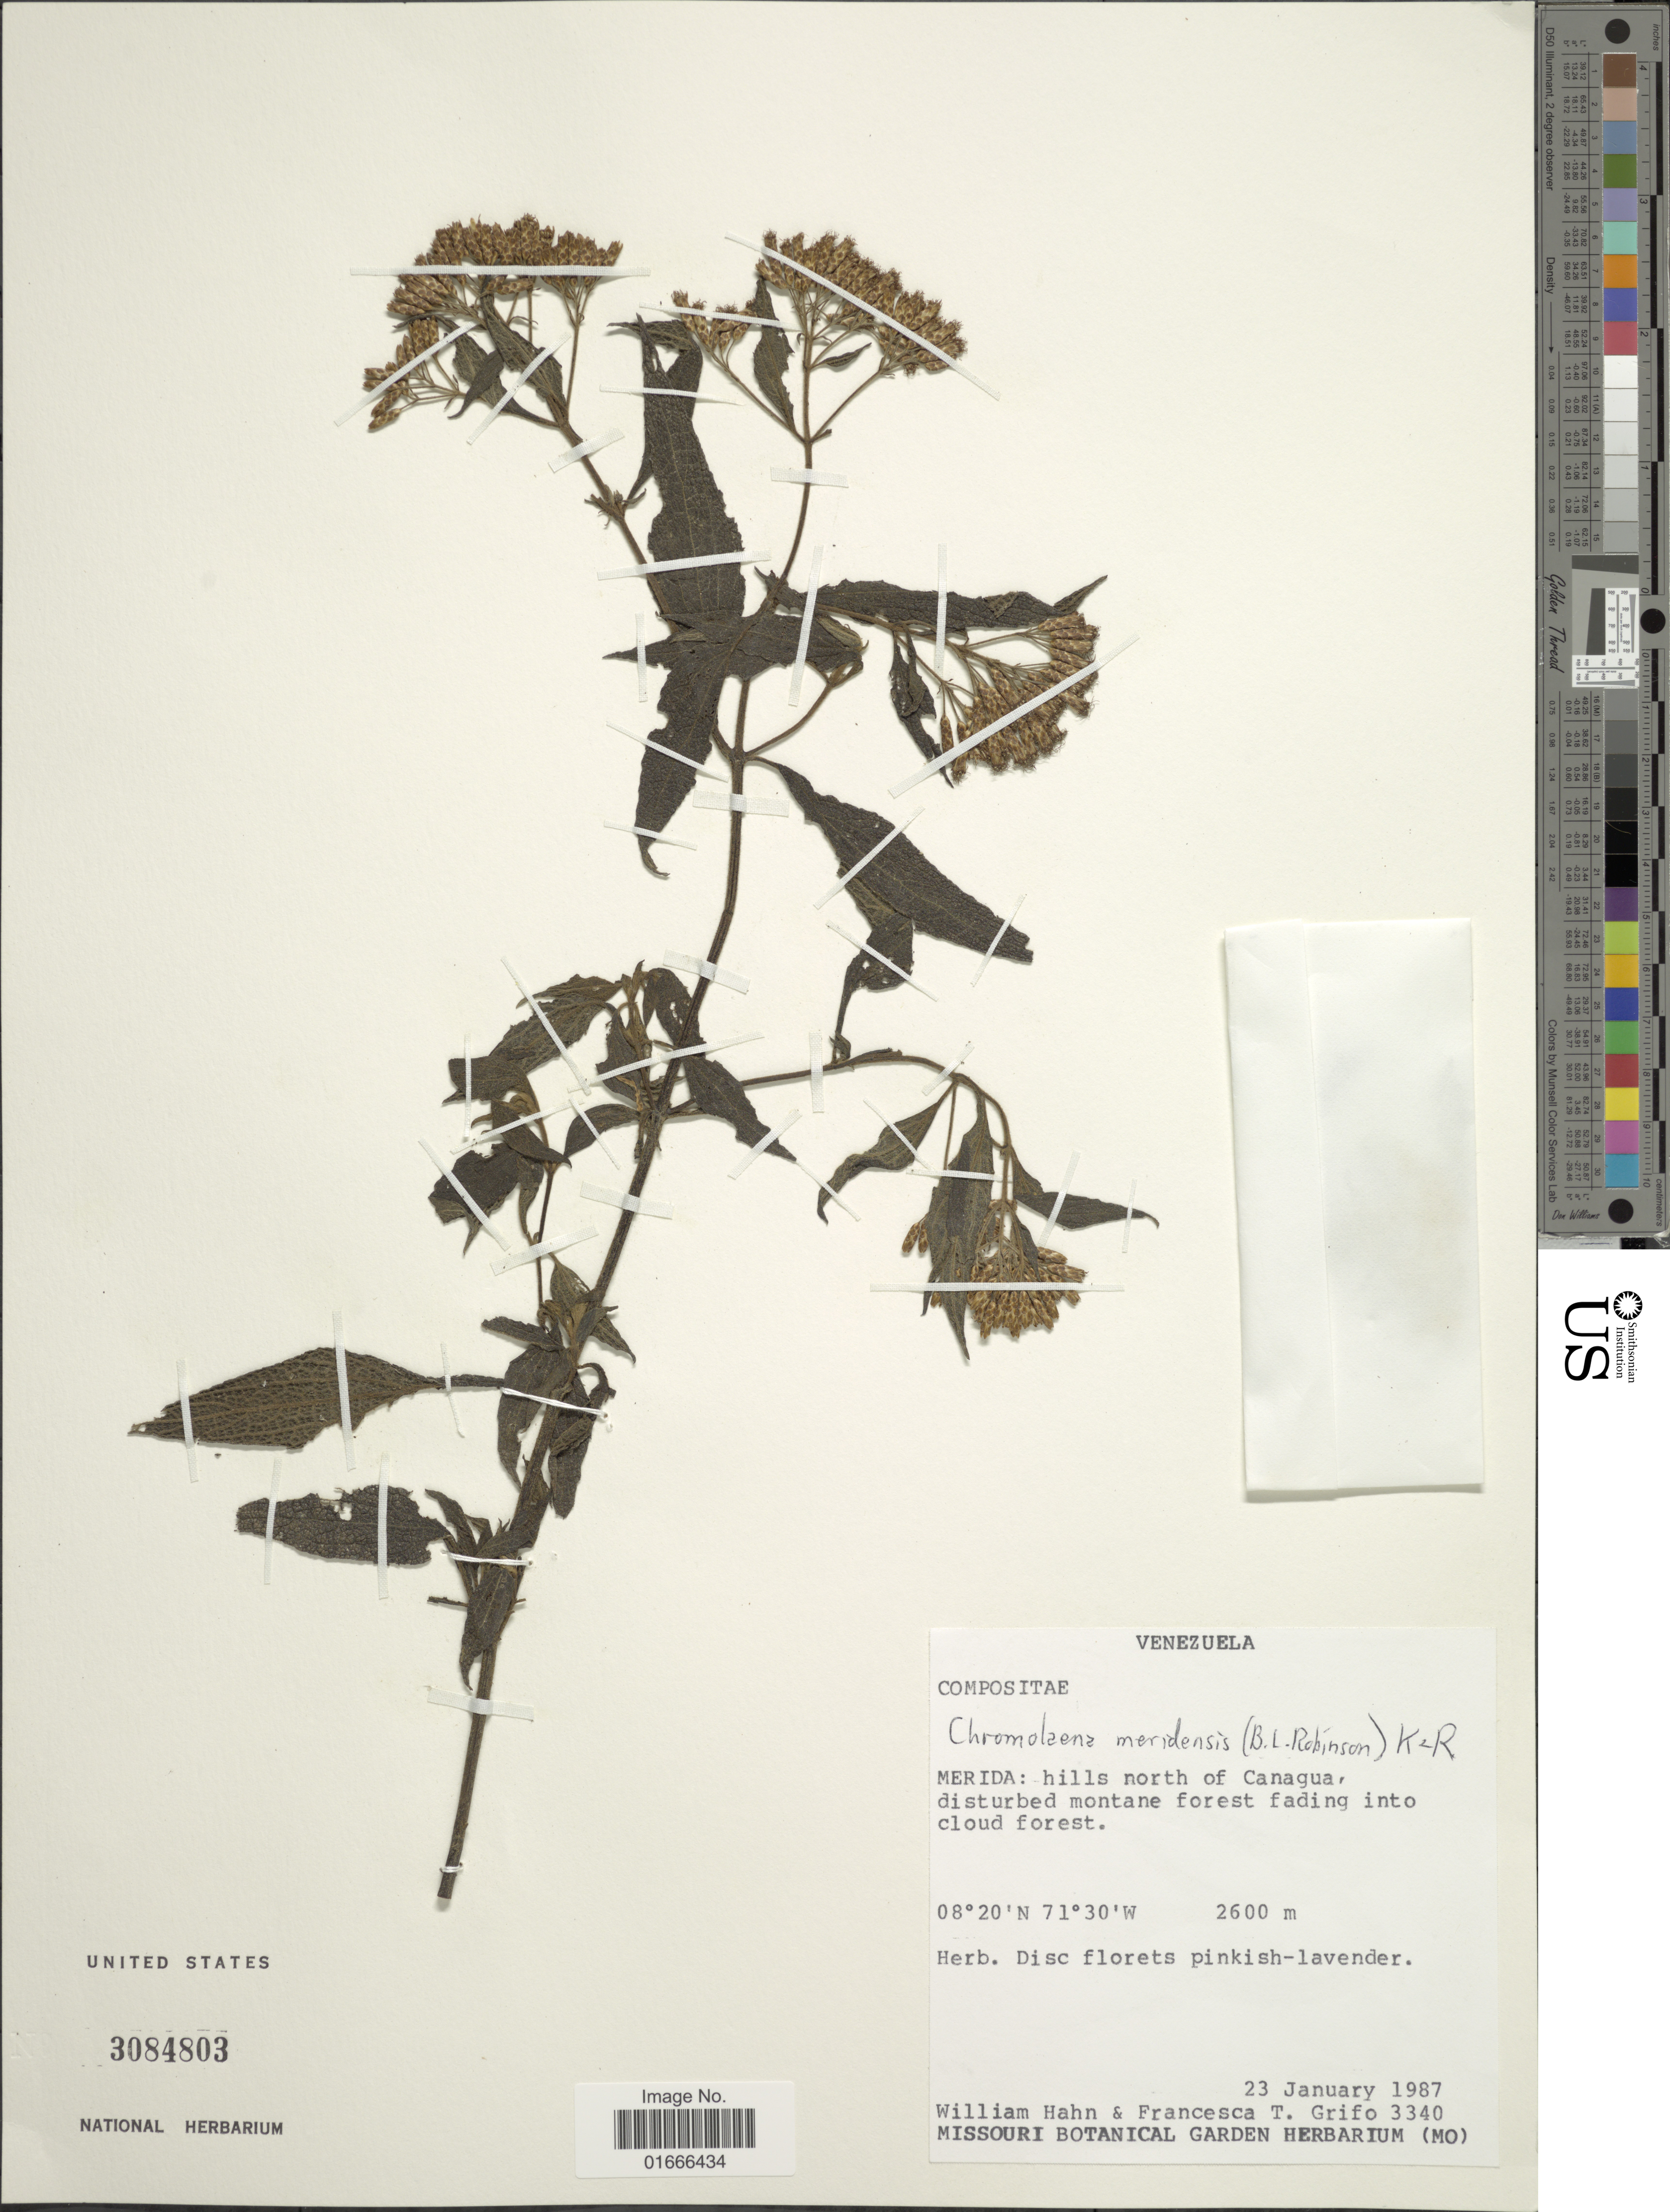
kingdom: Plantae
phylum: Tracheophyta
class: Magnoliopsida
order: Asterales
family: Asteraceae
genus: Chromolaena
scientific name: Chromolaena meridensis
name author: (B.L. Rob.) R.M. King & H. Rob.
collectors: W. Hahn & F. Grifo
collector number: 3340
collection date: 1987-01-23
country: Venezuela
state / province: Mérida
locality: Hills north of Canagua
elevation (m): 2600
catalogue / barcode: US 3084803